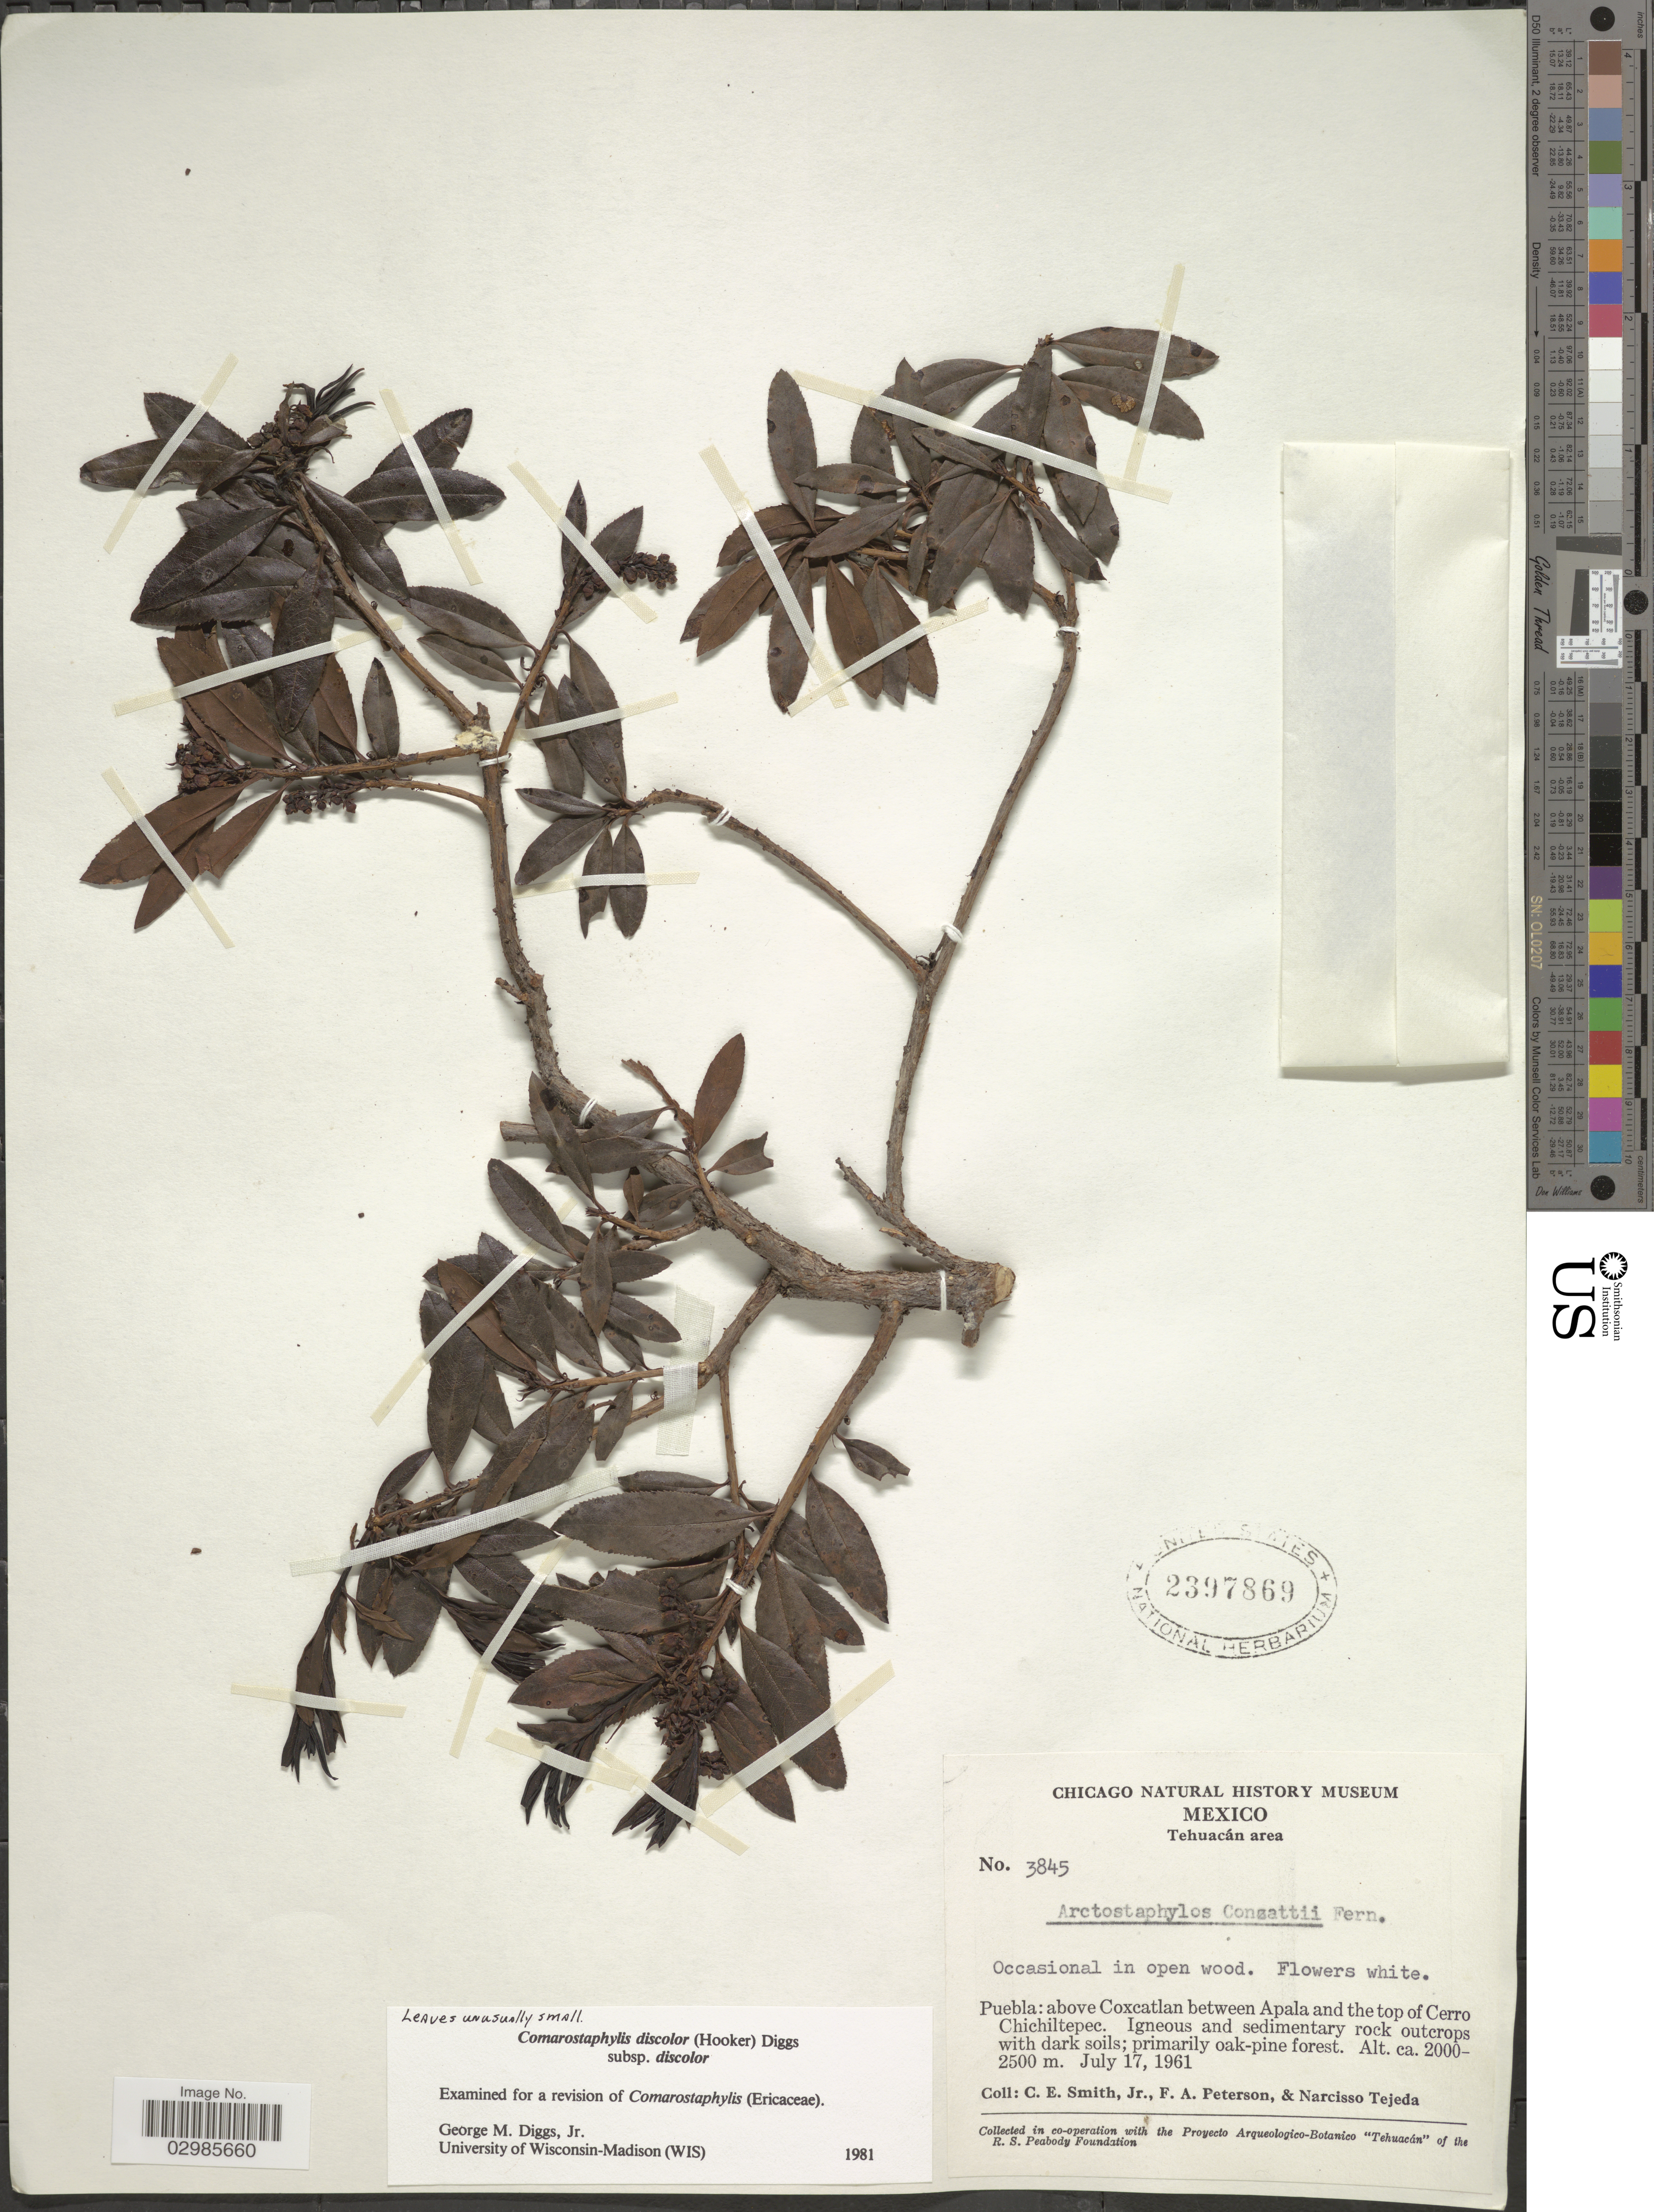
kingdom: Plantae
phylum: Tracheophyta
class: Magnoliopsida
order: Ericales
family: Ericaceae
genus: Comarostaphylis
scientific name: Comarostaphylis discolor subsp. discolor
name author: (Hook.) Diggs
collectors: C. E. Smith Jr., F. A. Peterson & N. Tejeda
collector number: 3845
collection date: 1961-07-17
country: Mexico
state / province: Puebla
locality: Above Coxcatlan between Apala and the top of Cerro Chichiltepec, Tehuacán area.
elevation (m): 2000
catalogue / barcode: US 2397869